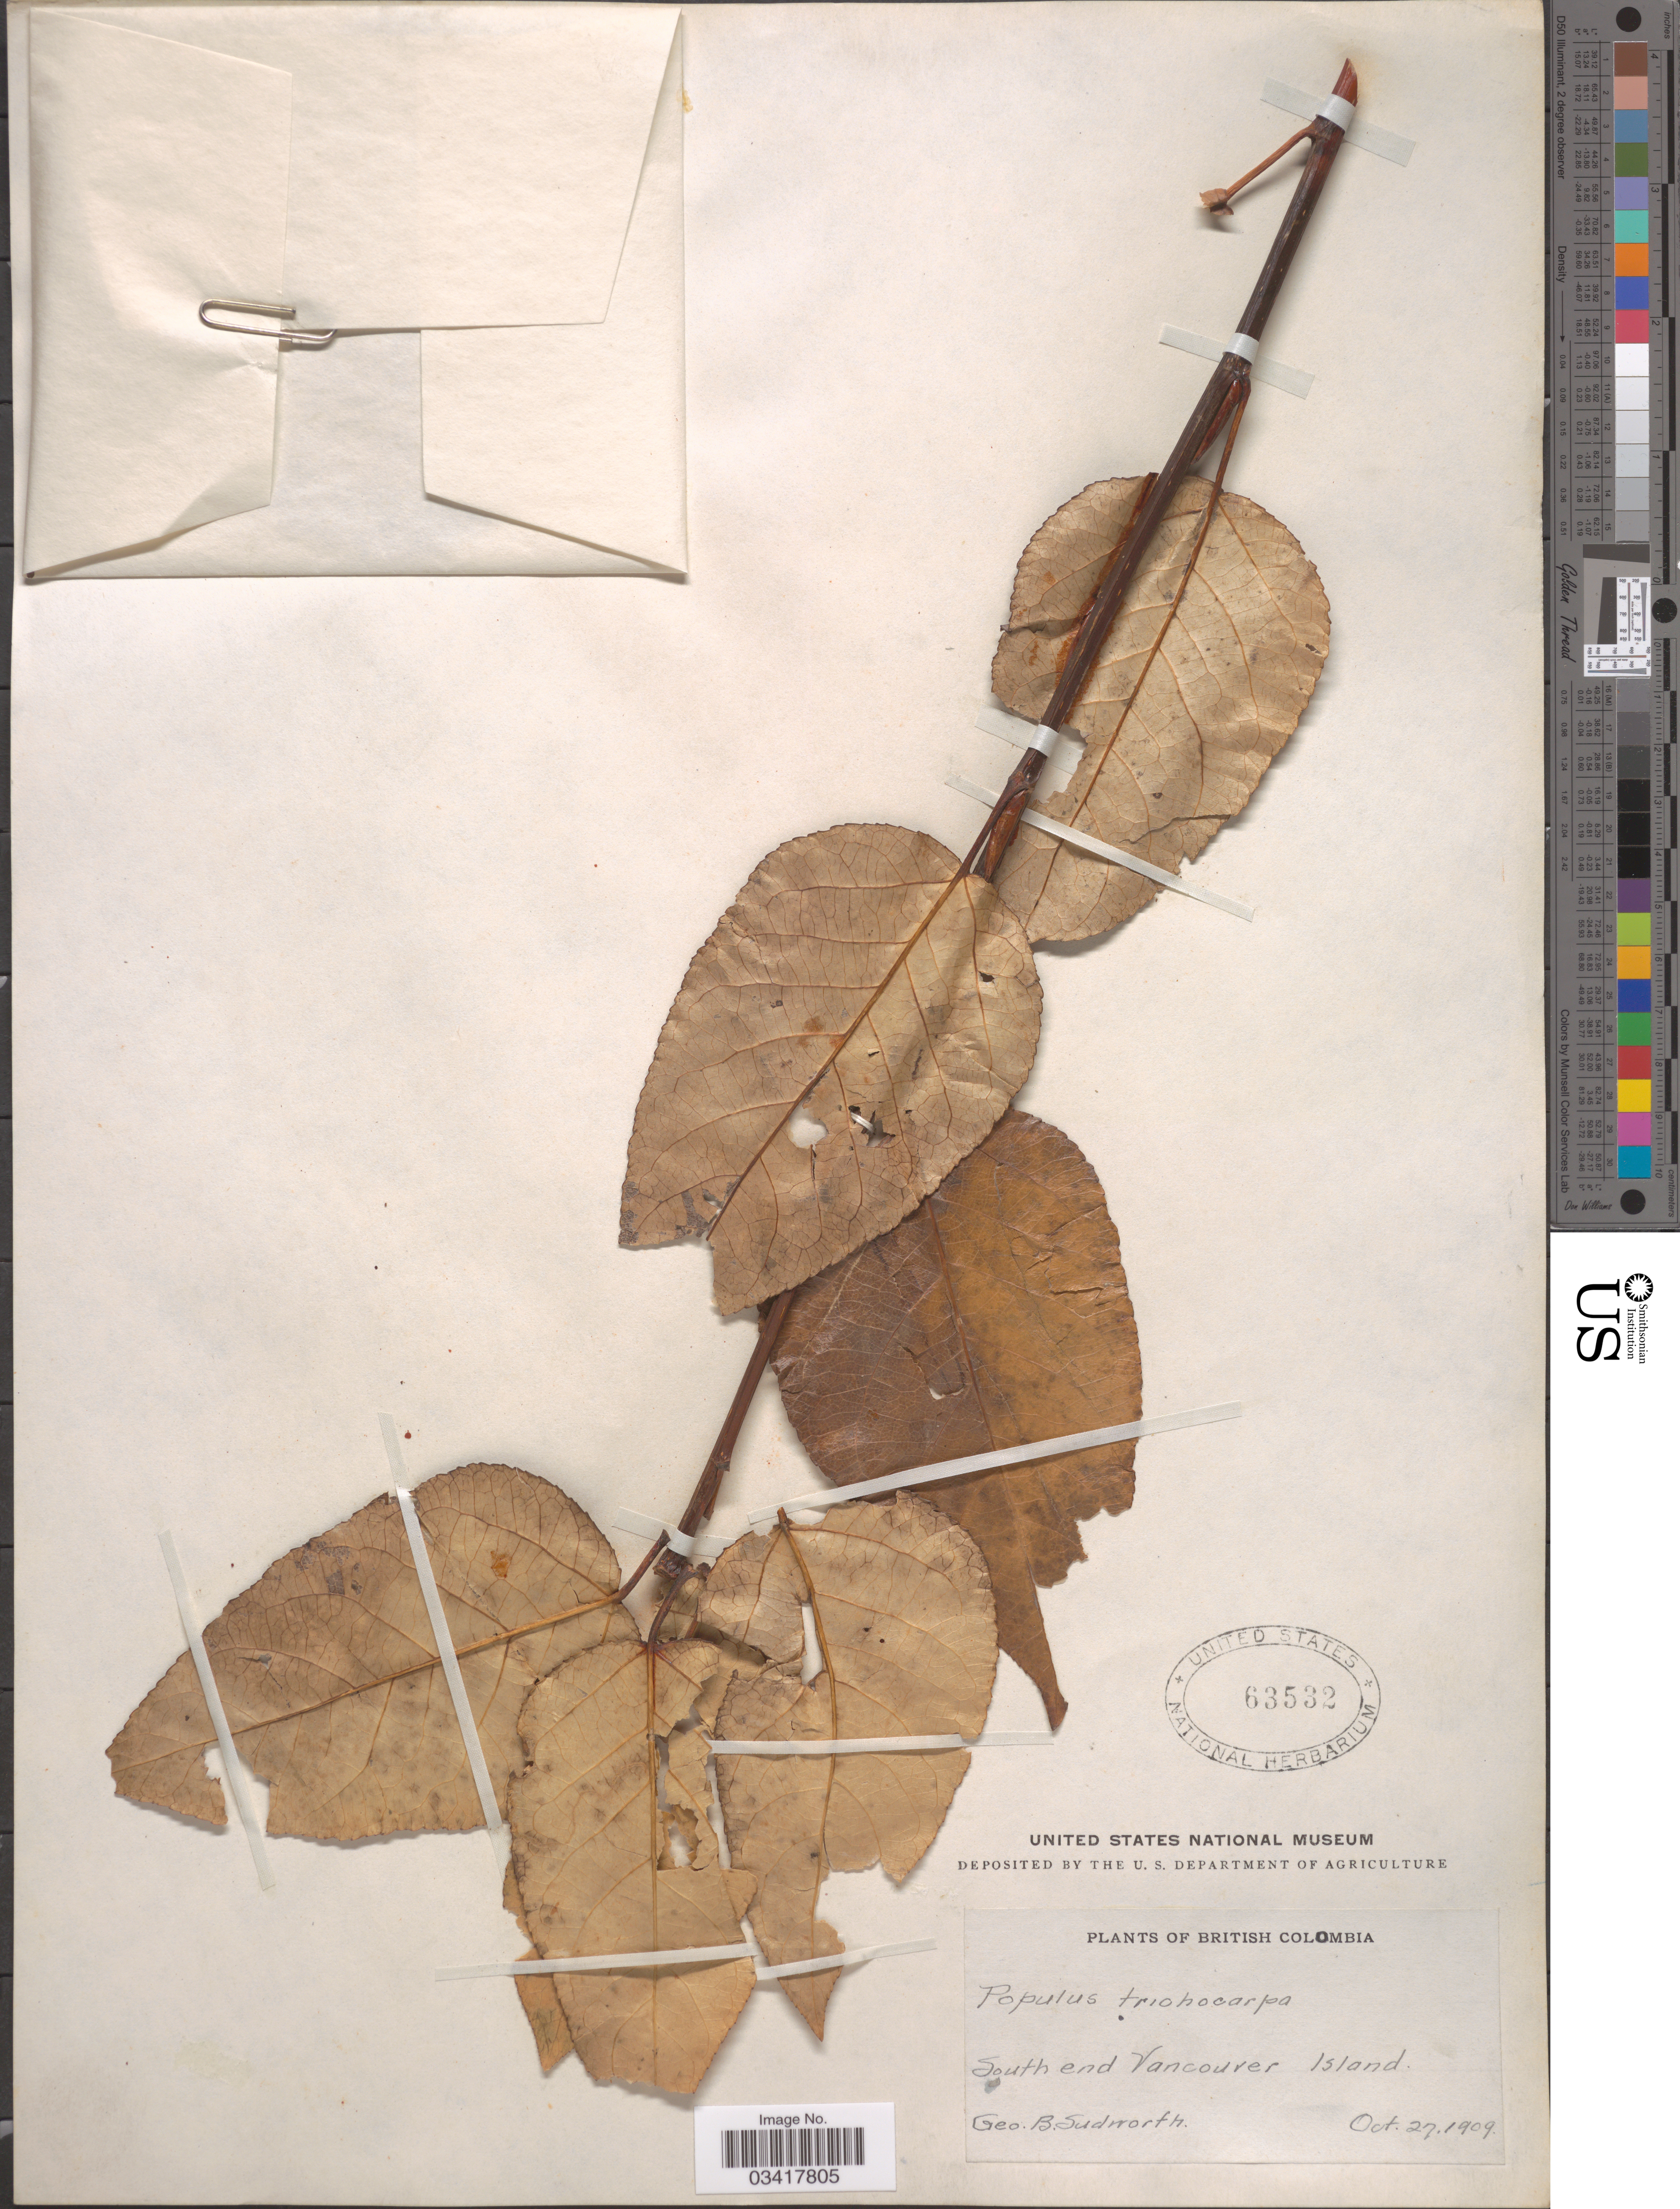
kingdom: Plantae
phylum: Tracheophyta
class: Magnoliopsida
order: Malpighiales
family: Salicaceae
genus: Populus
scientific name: Populus trichocarpa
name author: Torr. & A. Gray ex W. Hook.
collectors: G. B. Sudworth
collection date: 1909-10-27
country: Canada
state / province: British Columbia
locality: South end of Vancouver Island.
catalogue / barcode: US 63532